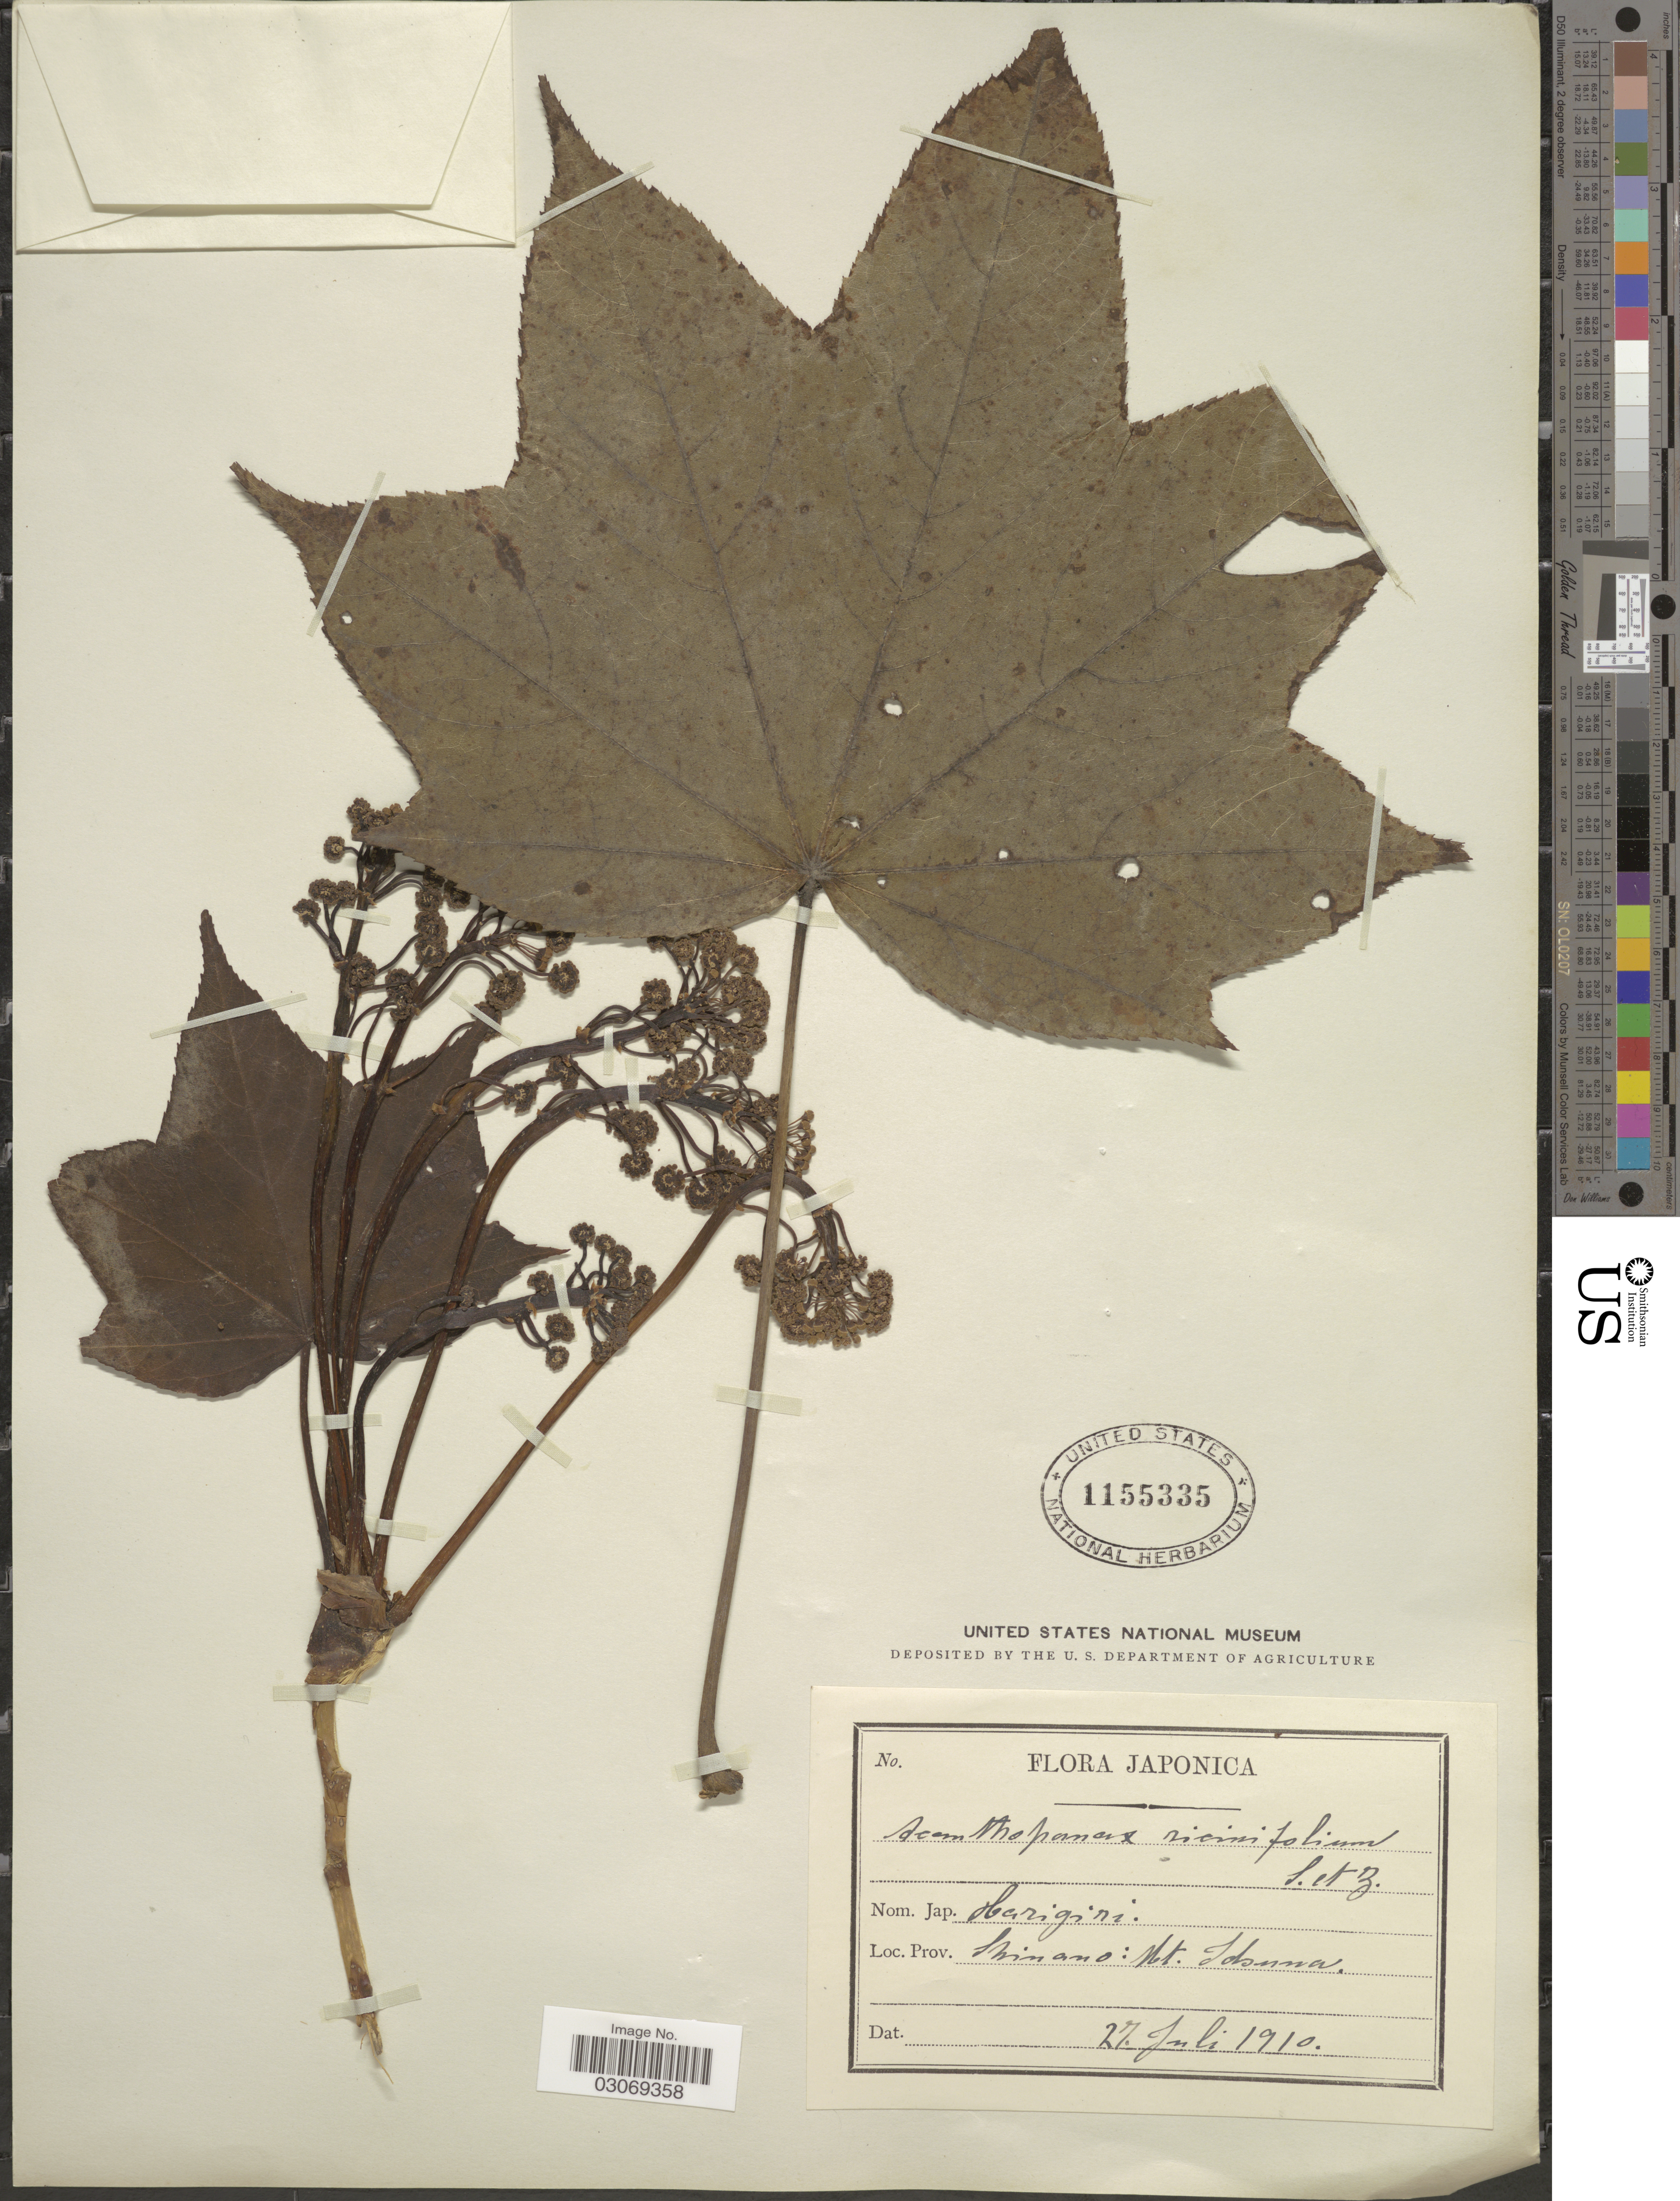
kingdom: Plantae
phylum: Tracheophyta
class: Magnoliopsida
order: Apiales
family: Araliaceae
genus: Kalopanax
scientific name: Kalopanax pictus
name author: (Thunb.) Nakai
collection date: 1910-07-27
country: Japan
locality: Shinano: Mt. Idsuna.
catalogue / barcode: US 1155335